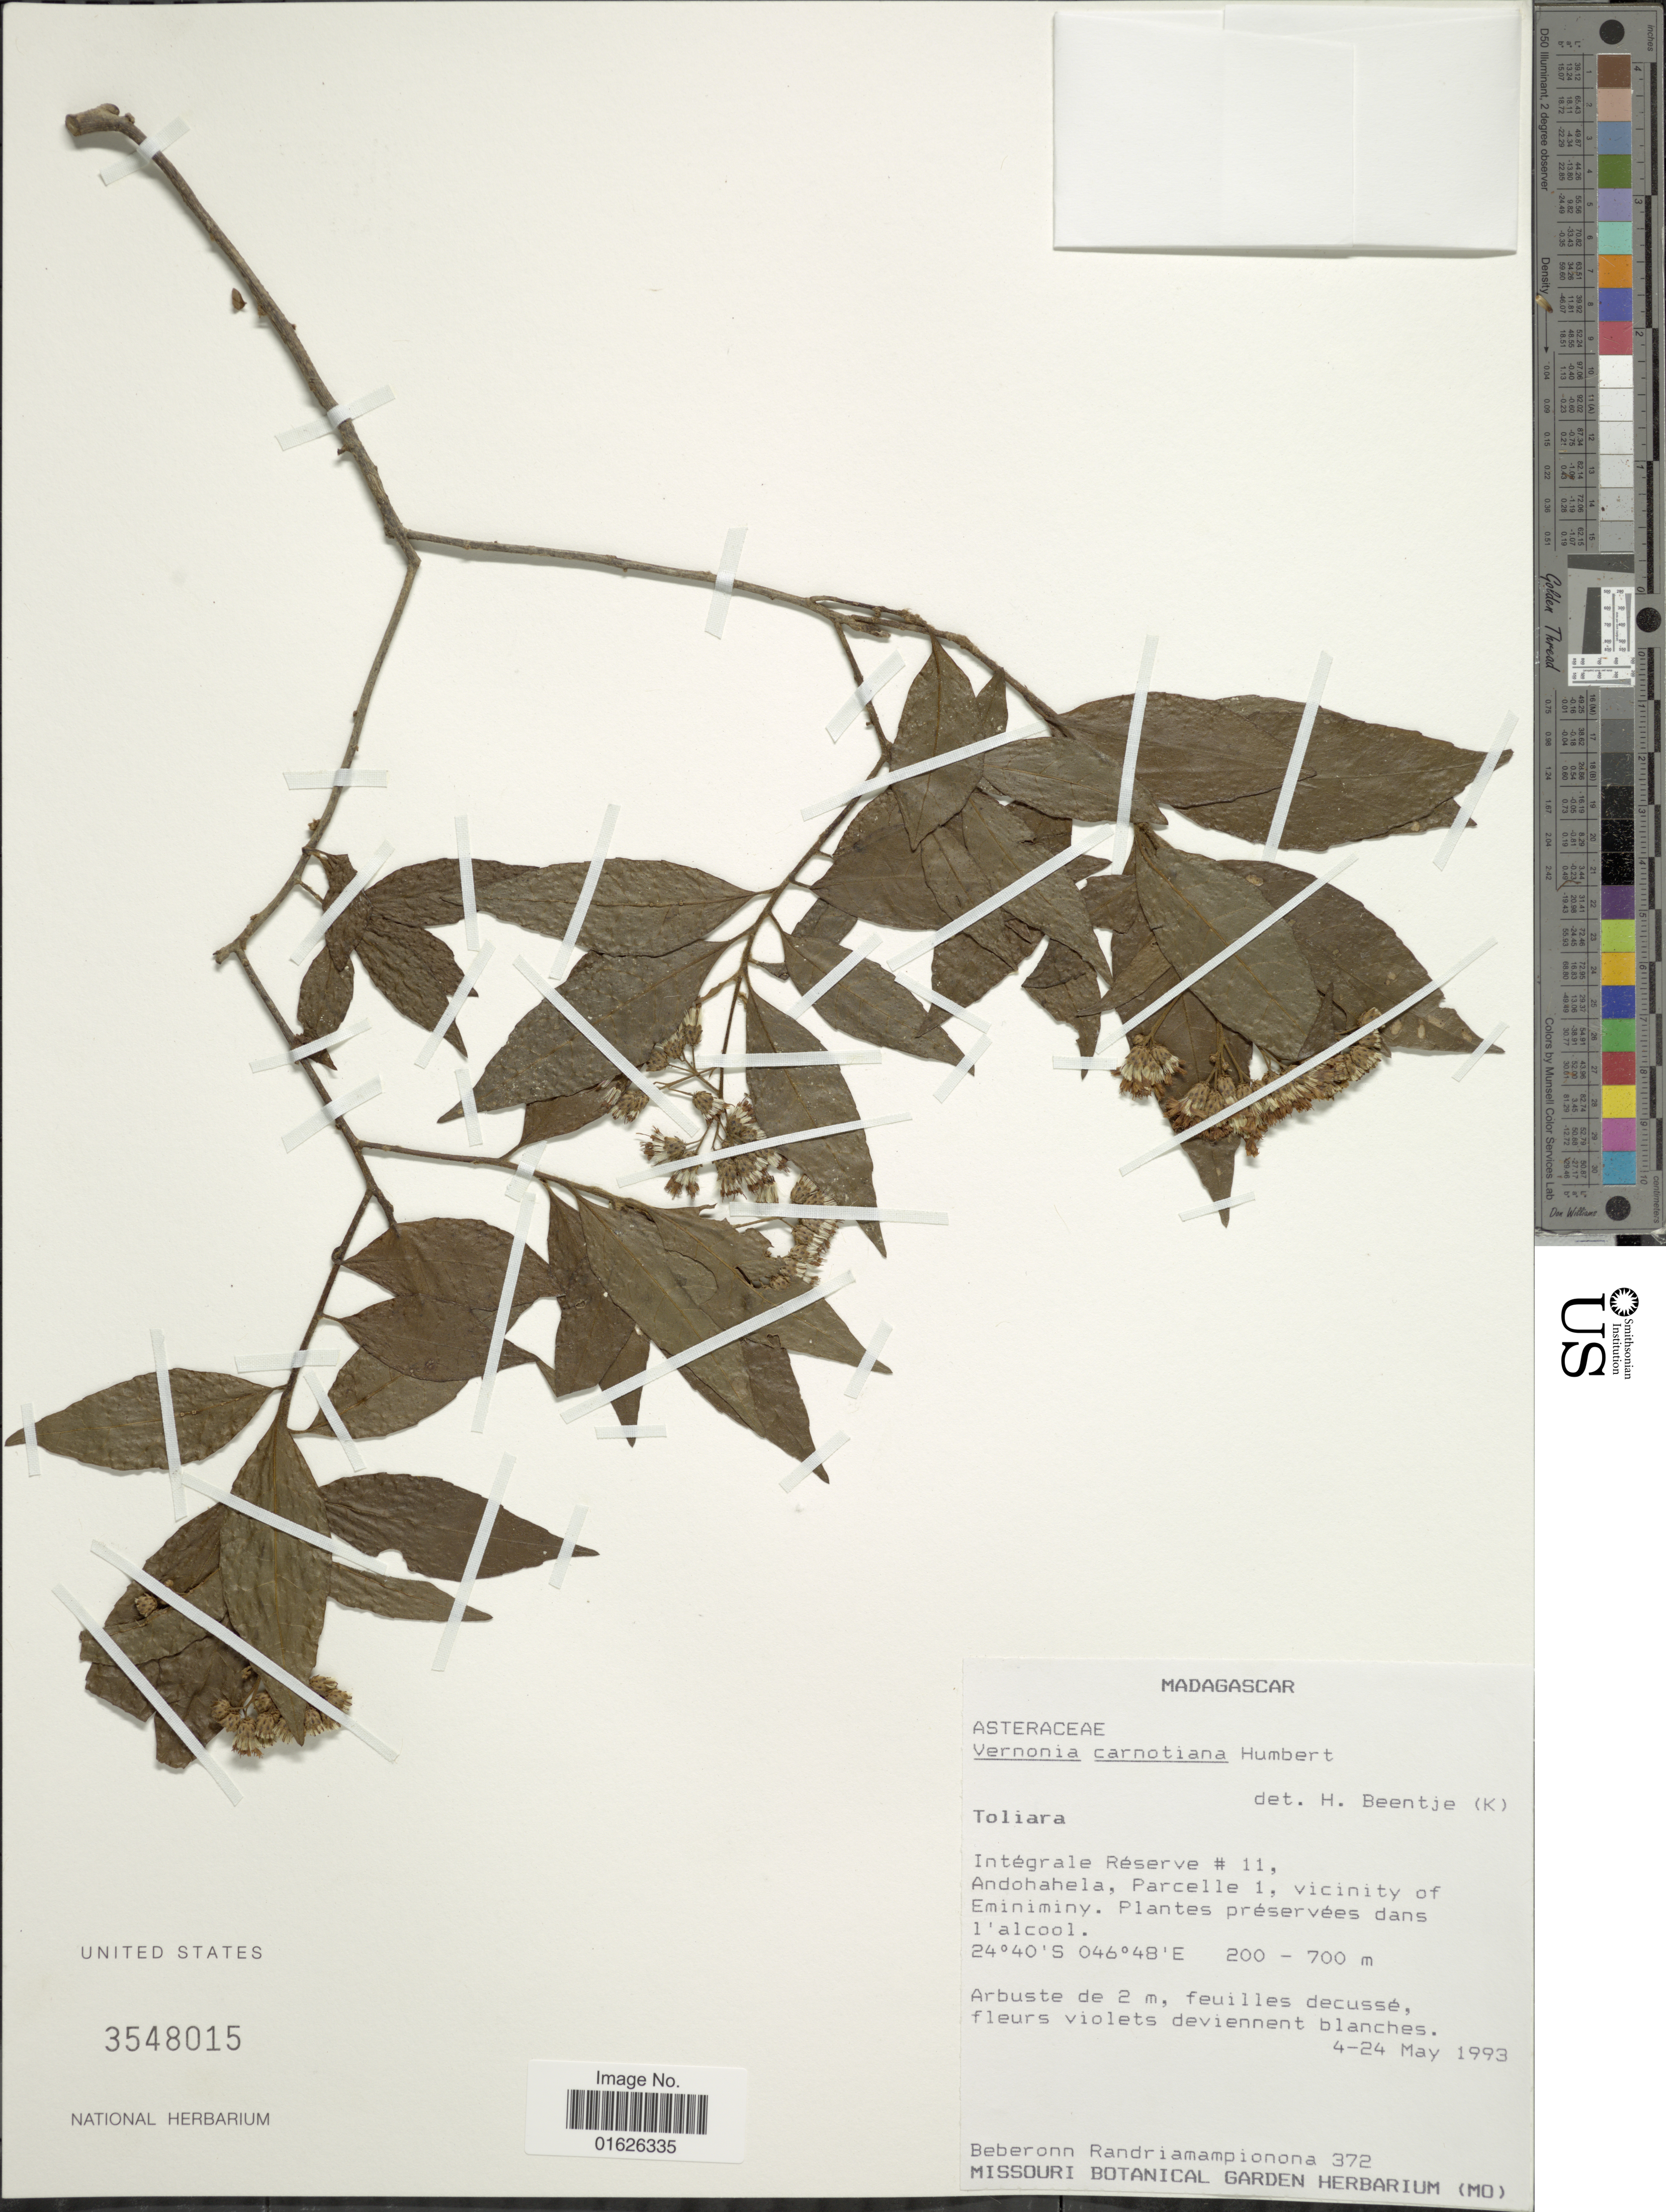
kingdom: Plantae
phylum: Tracheophyta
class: Magnoliopsida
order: Asterales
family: Asteraceae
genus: Vernonia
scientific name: Vernonia carnotiana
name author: Humbert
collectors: B. Randriamampionona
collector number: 372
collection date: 1993-05-04/1993-05-24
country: Madagascar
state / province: Anosy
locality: Integrale Reserve # 11, Andohahela, Parcelle 11, vicinity of Emininy.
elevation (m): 200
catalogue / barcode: US 3548015